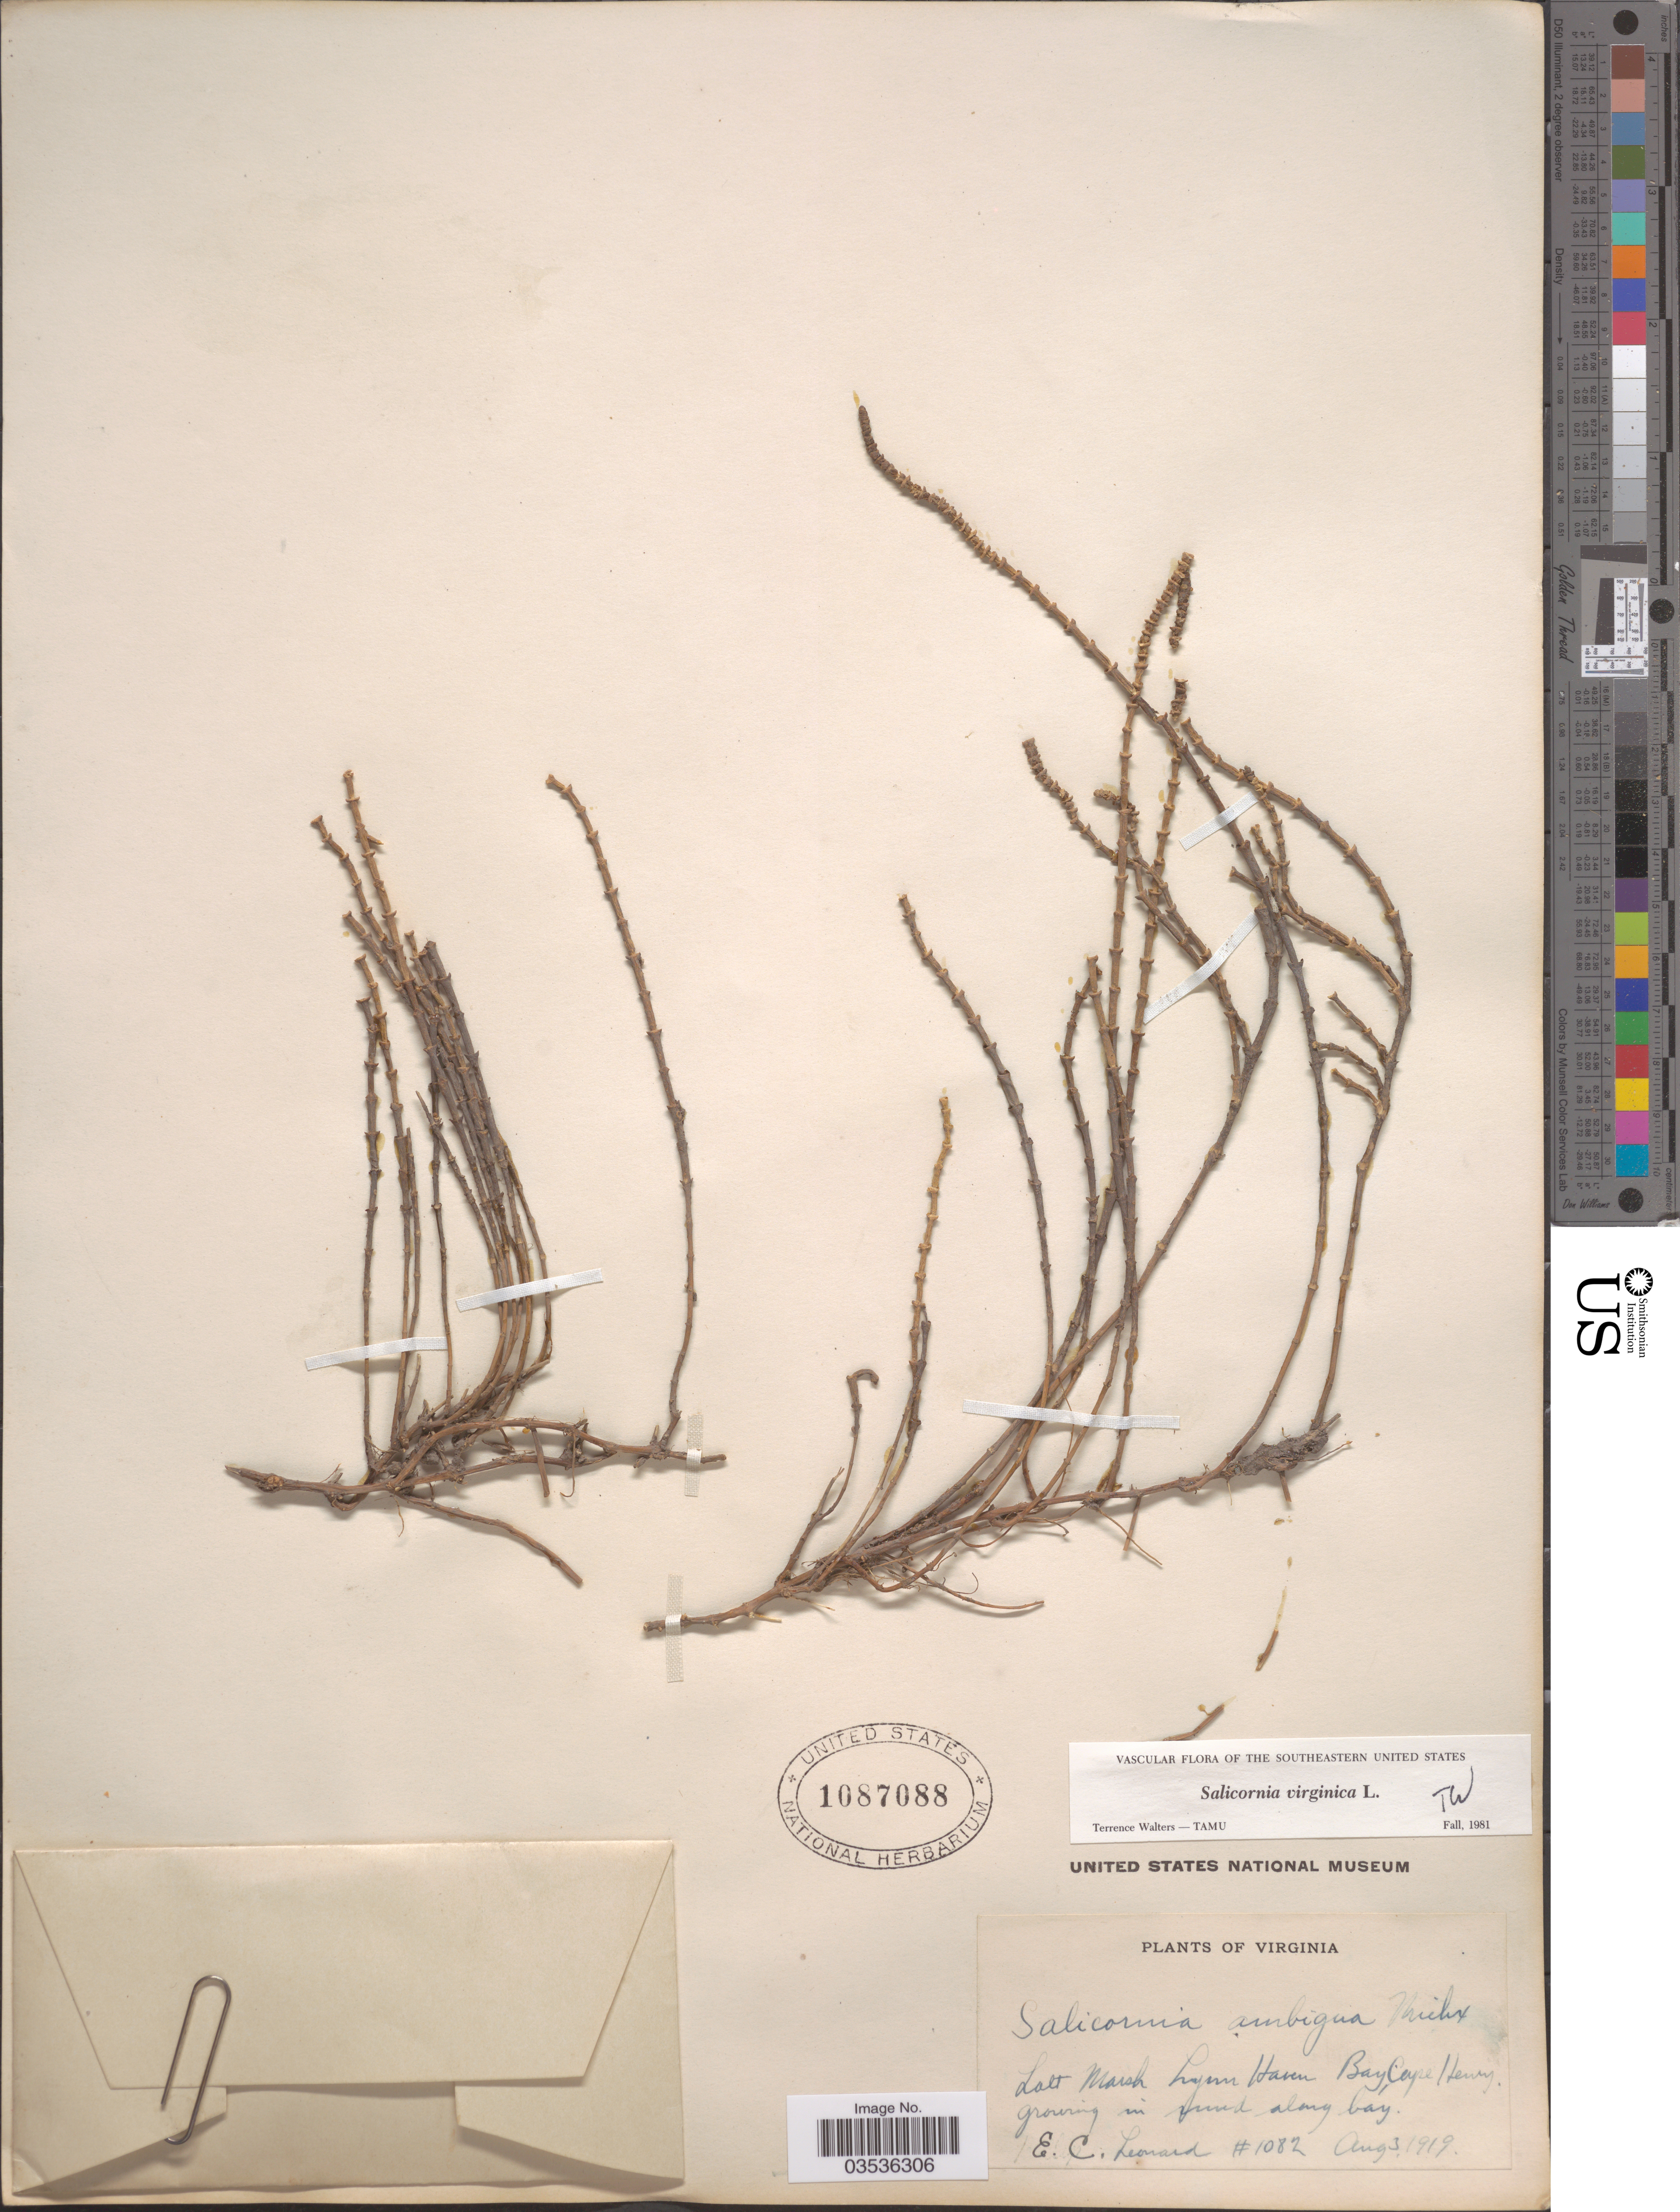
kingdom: Plantae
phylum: Tracheophyta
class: Magnoliopsida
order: Caryophyllales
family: Amaranthaceae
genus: Salicornia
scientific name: Salicornia ambigua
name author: Michx.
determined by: Strong, Mark T., (BOT), Smithsonian Institution - National Museum of Natural History (UNITED STATES)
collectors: E. C. Leonard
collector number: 1082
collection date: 1919-08-03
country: United States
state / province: Virginia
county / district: City of Virginia Beach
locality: Salt Marsh Lynn Haven Bay, Cape Henry.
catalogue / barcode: US 1087088